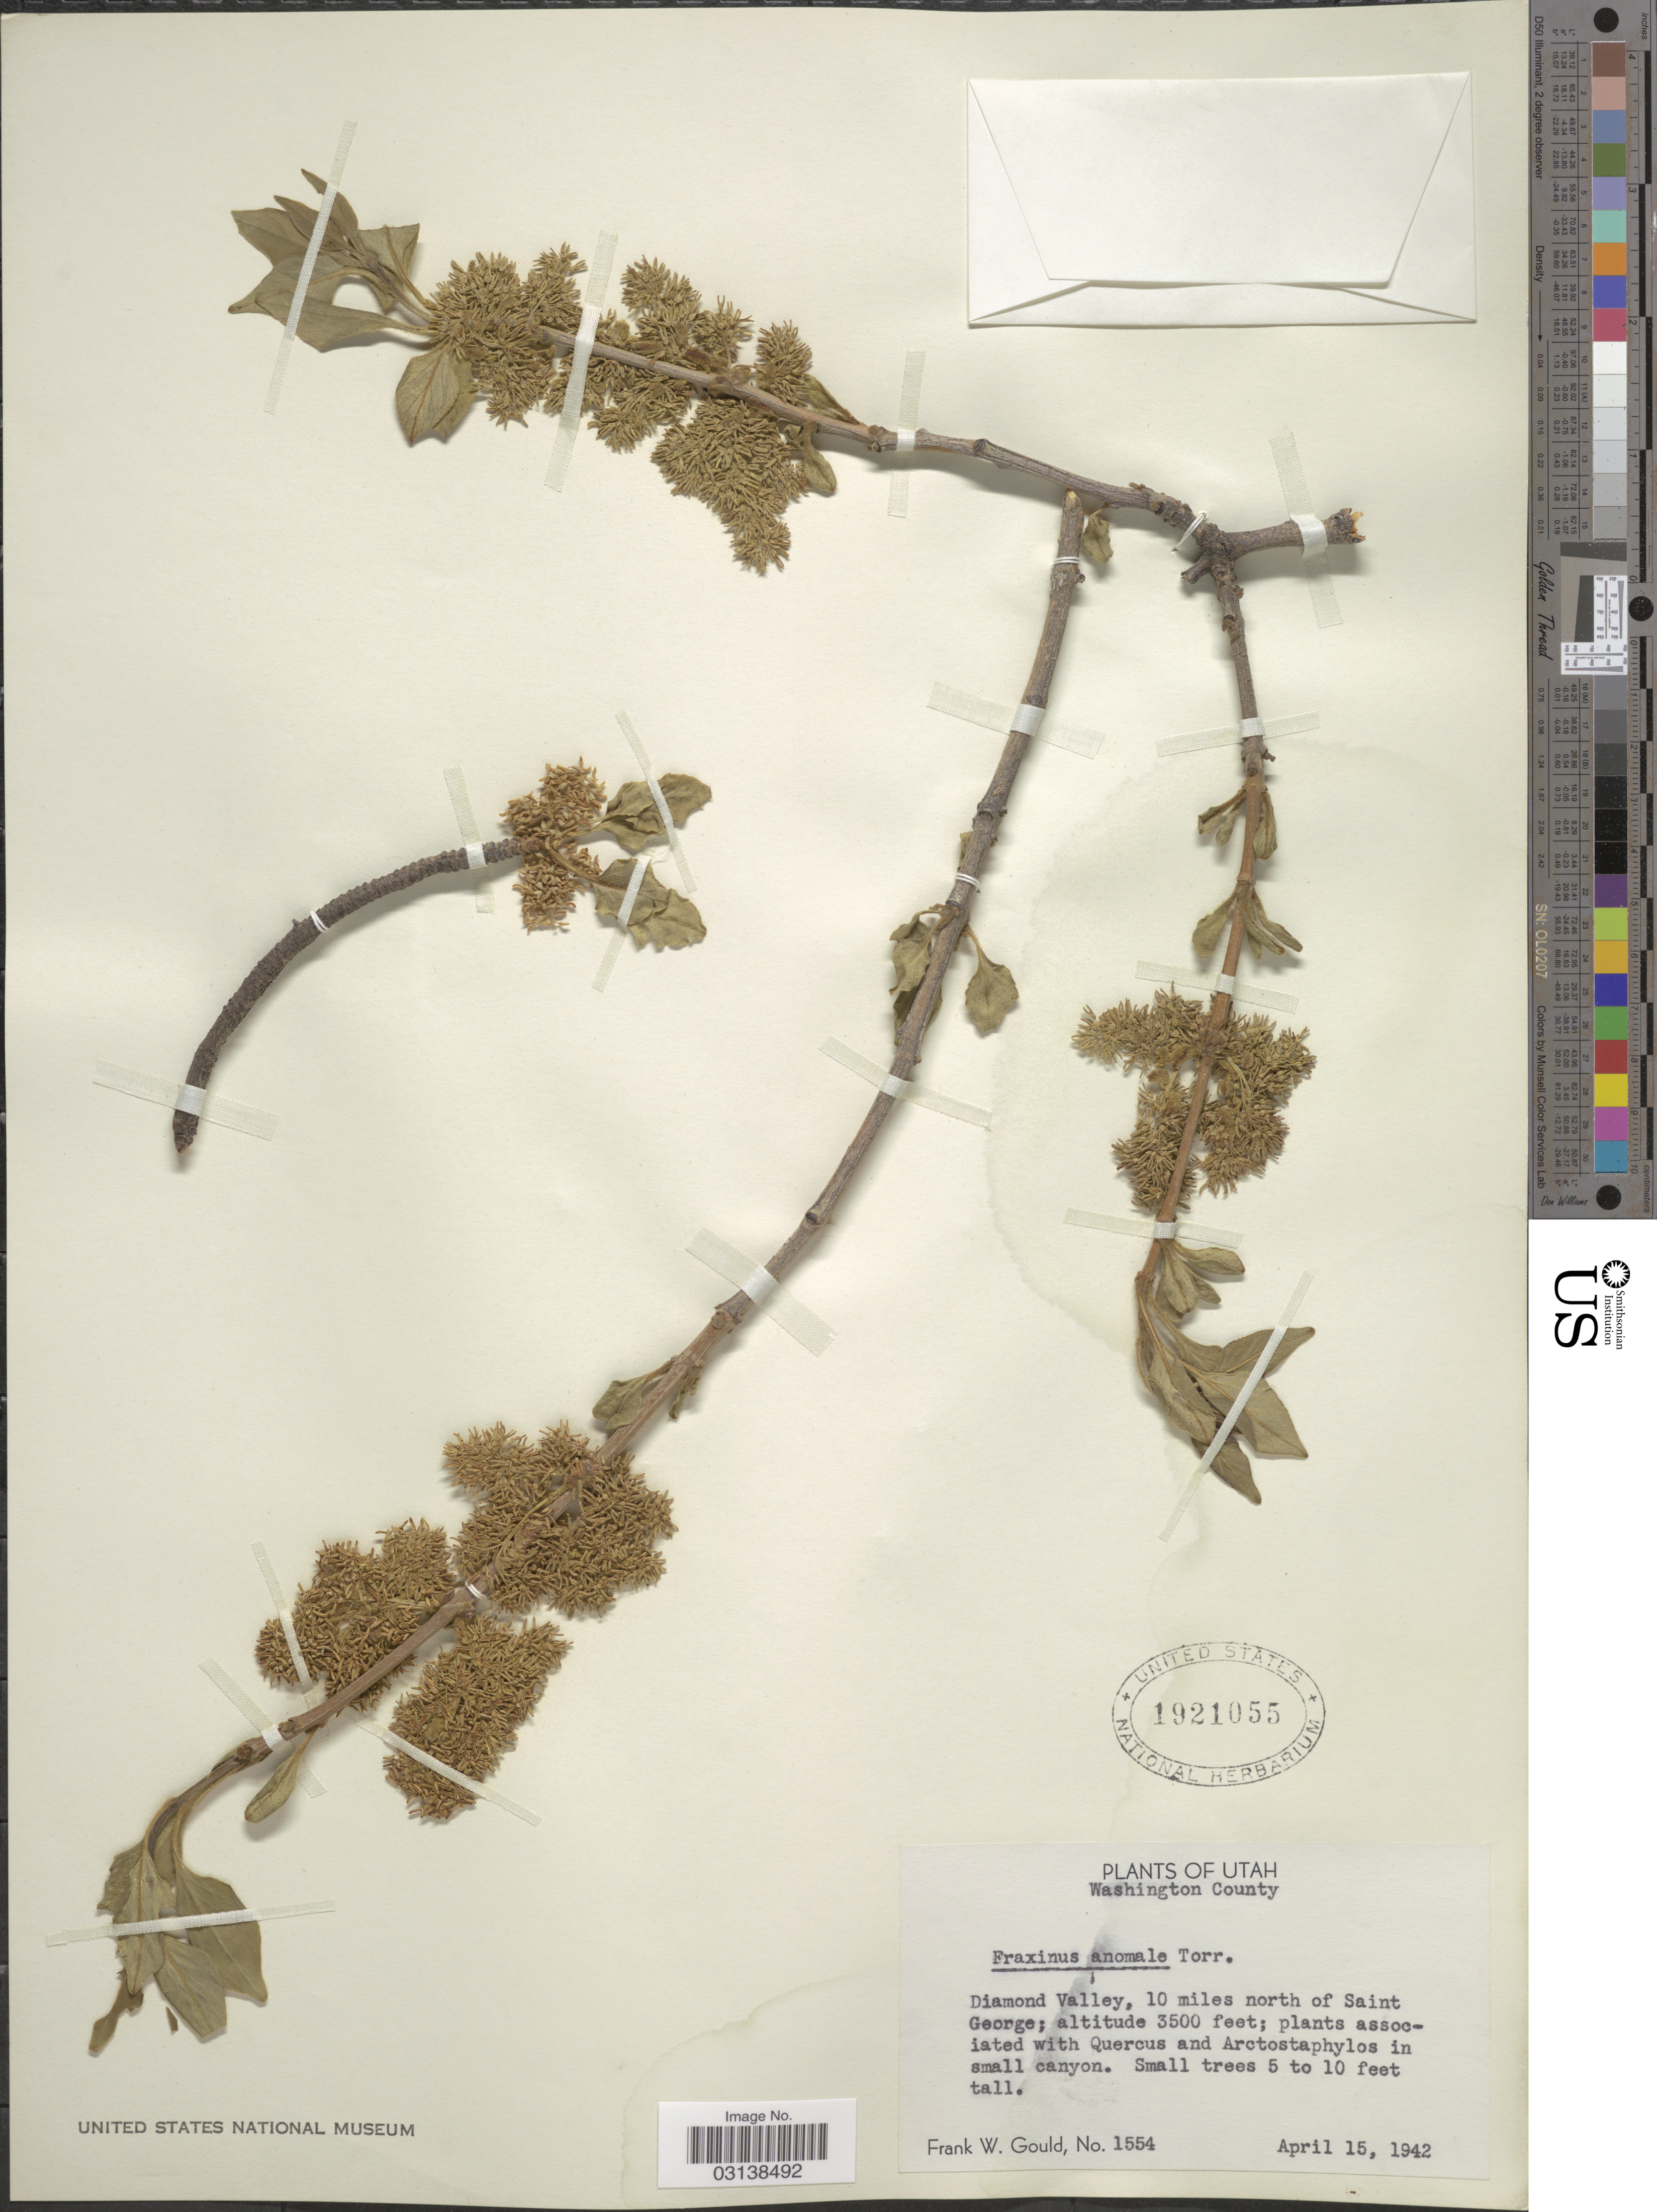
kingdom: Plantae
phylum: Tracheophyta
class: Magnoliopsida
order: Lamiales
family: Oleaceae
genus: Fraxinus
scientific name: Fraxinus anomala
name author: Torr. ex S. Watson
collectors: F. W. Gould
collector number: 1554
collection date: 1942-04-15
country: United States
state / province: Utah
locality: Washington County, Diamond Valley, 10 miles north of Saint George.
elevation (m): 1067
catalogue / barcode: US 1921055